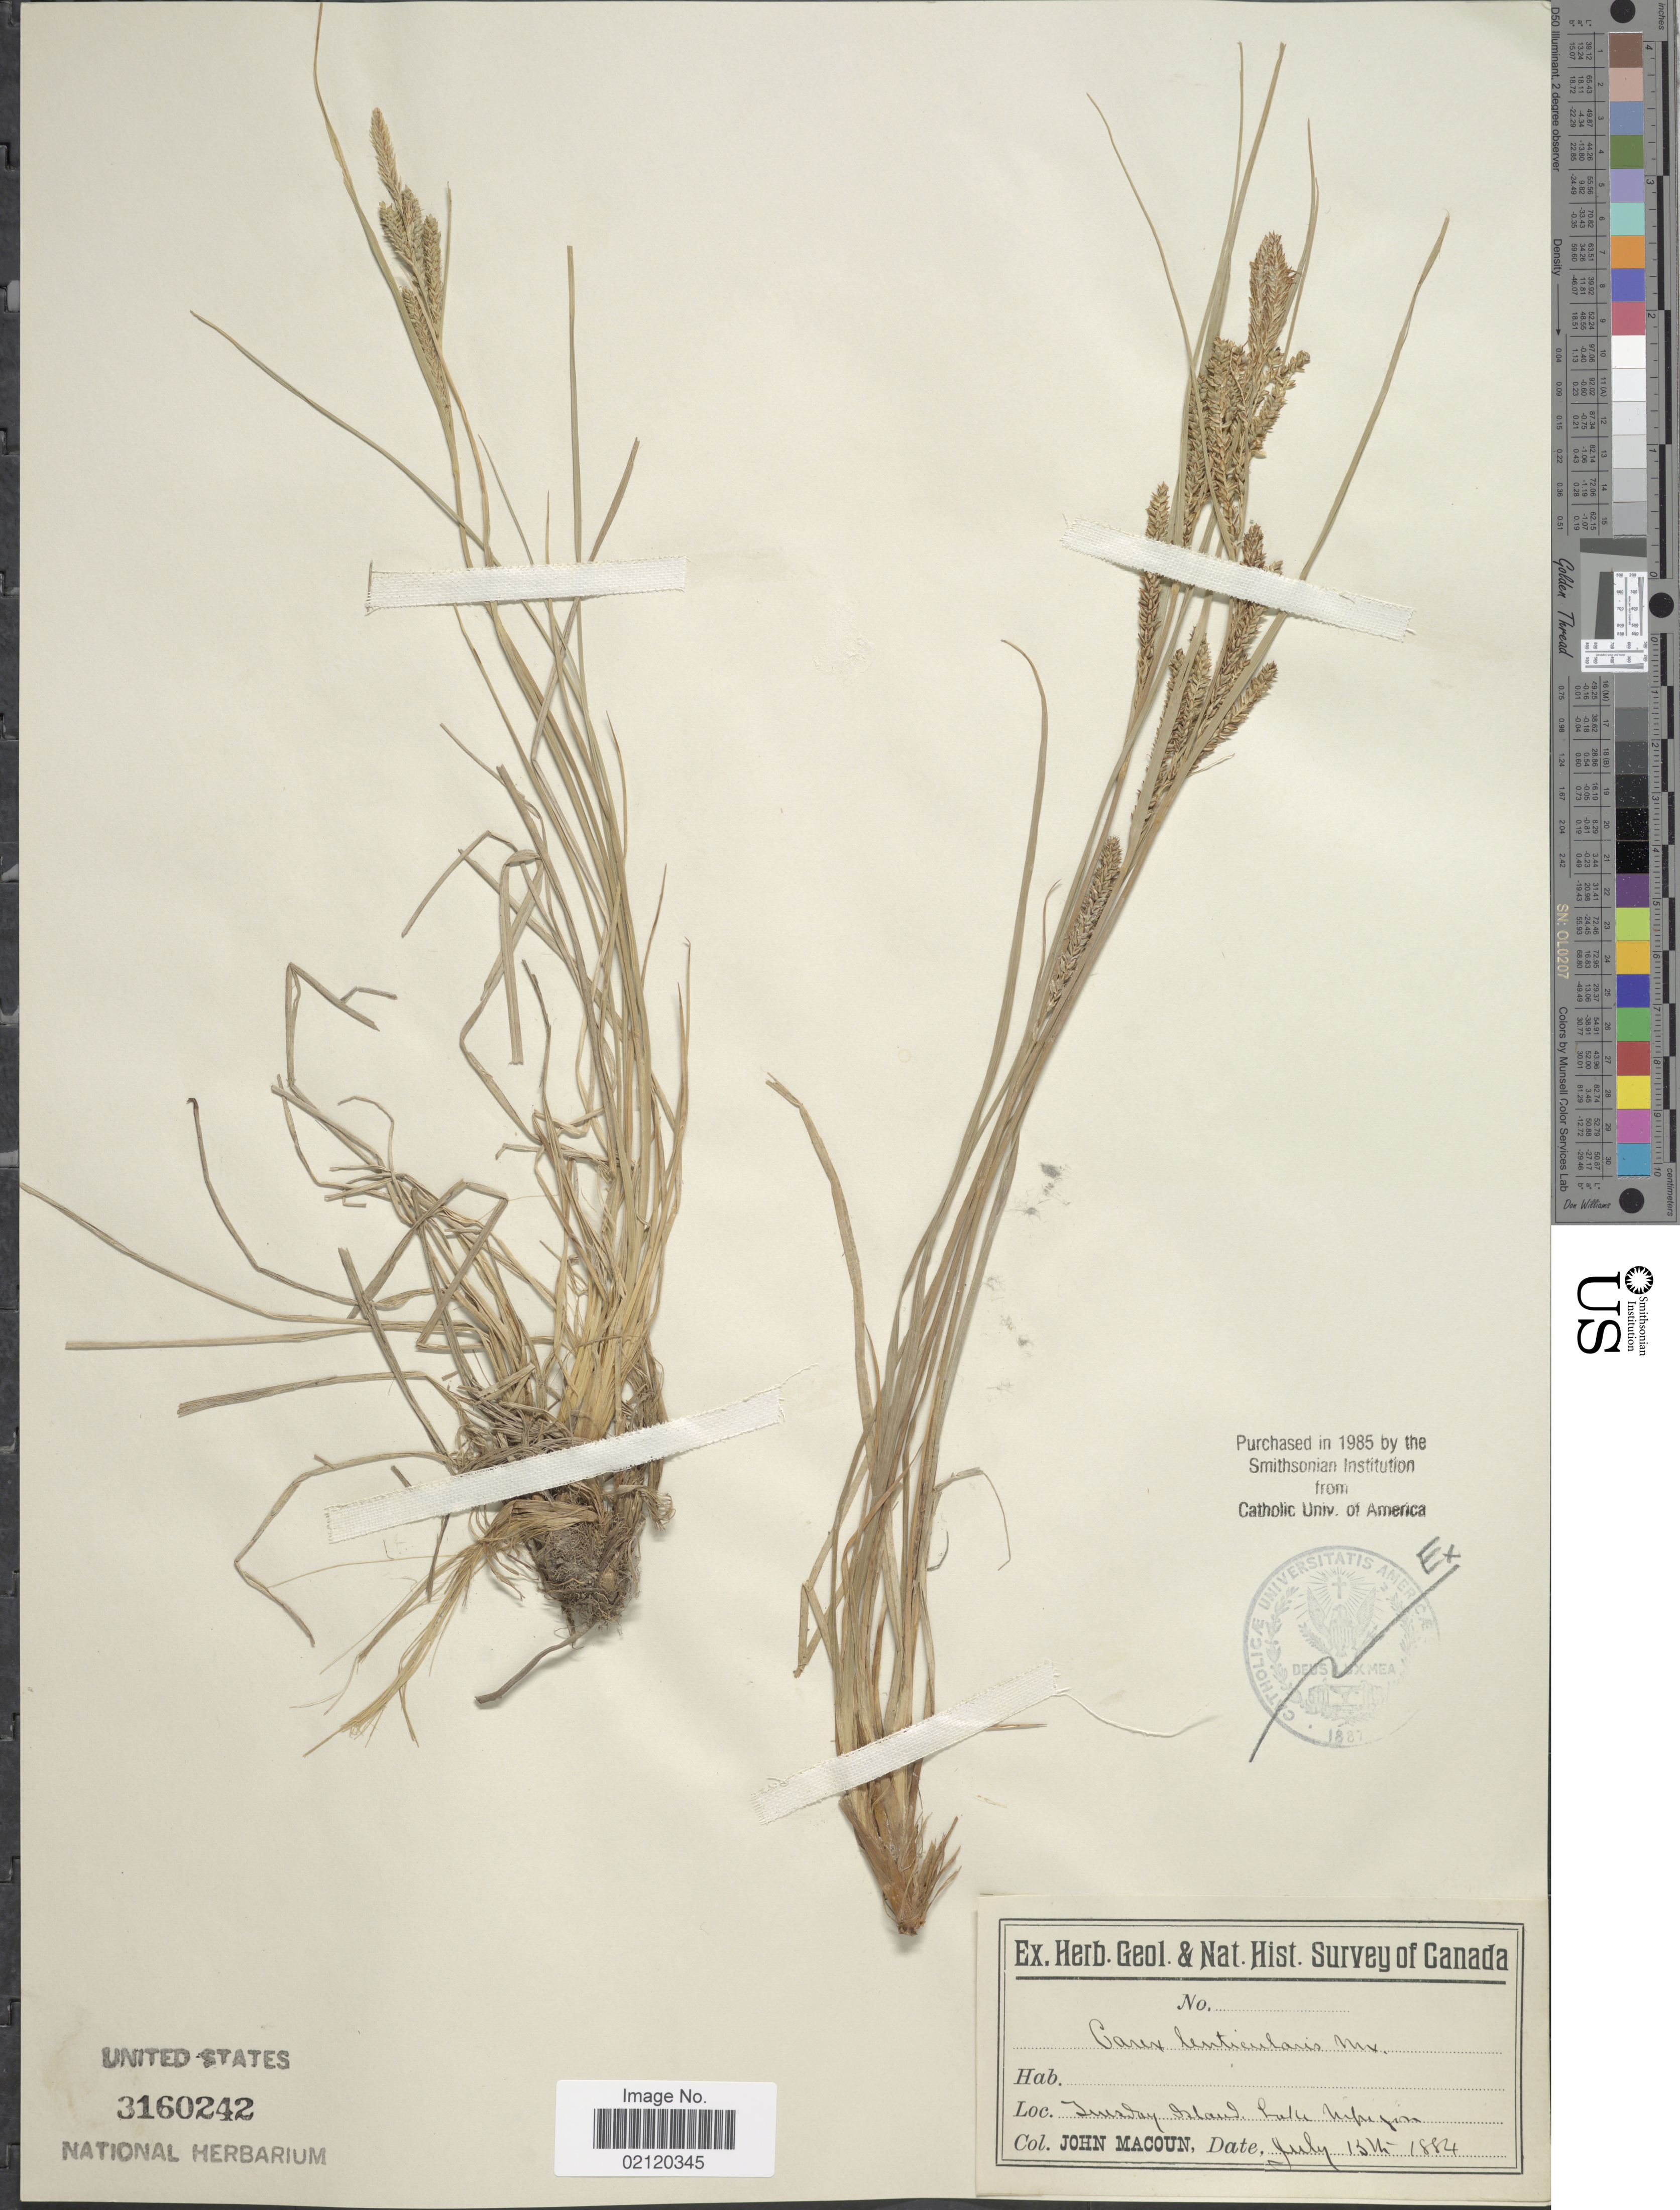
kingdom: Plantae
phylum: Tracheophyta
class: Liliopsida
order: Poales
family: Cyperaceae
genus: Carex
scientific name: Carex lenticularis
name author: Michx.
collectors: J. Macoun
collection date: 1884-07-13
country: Canada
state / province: Ontario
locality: Tuesday Island, Lake Nipigon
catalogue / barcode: US 3160242